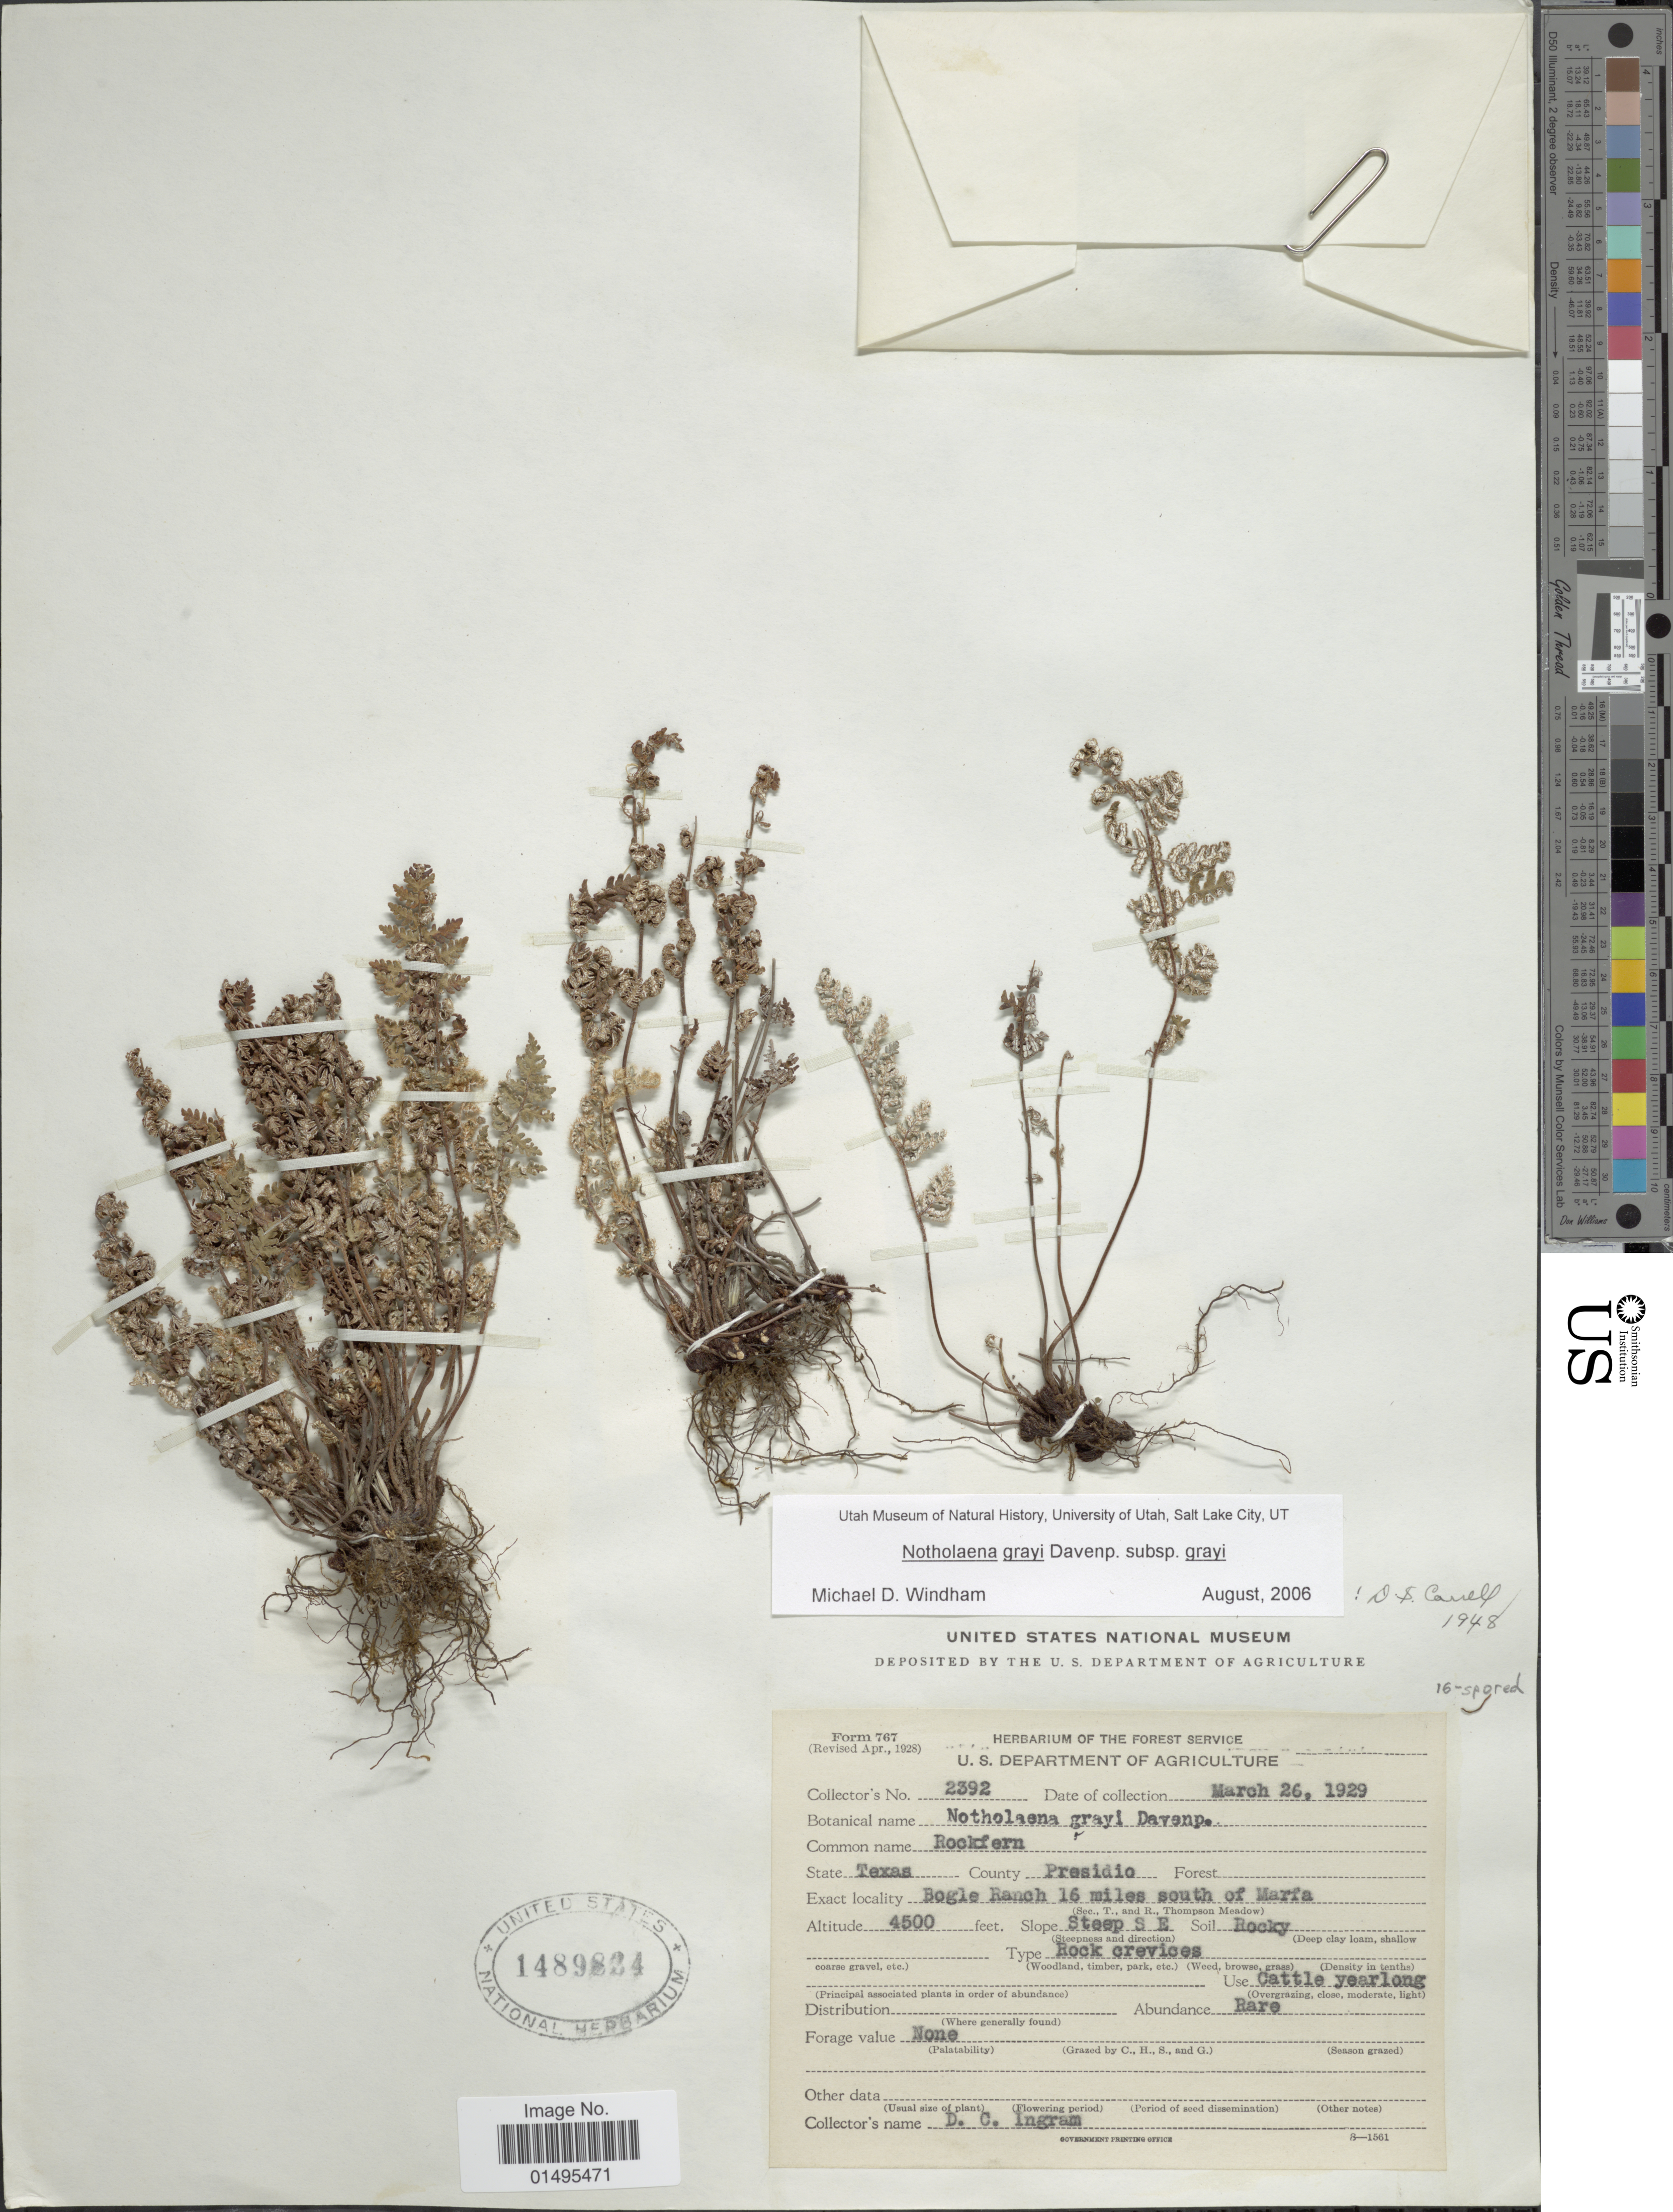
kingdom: Plantae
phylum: Tracheophyta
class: Polypodiopsida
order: Polypodiales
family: Pteridaceae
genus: Notholaena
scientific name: Notholaena grayi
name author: Davenp.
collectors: D. C. Ingram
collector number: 2392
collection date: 1929-03-26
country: United States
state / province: Texas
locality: County Presidio, Bogle Ranch 16 miles south of Marfa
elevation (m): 1372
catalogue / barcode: US 1489834